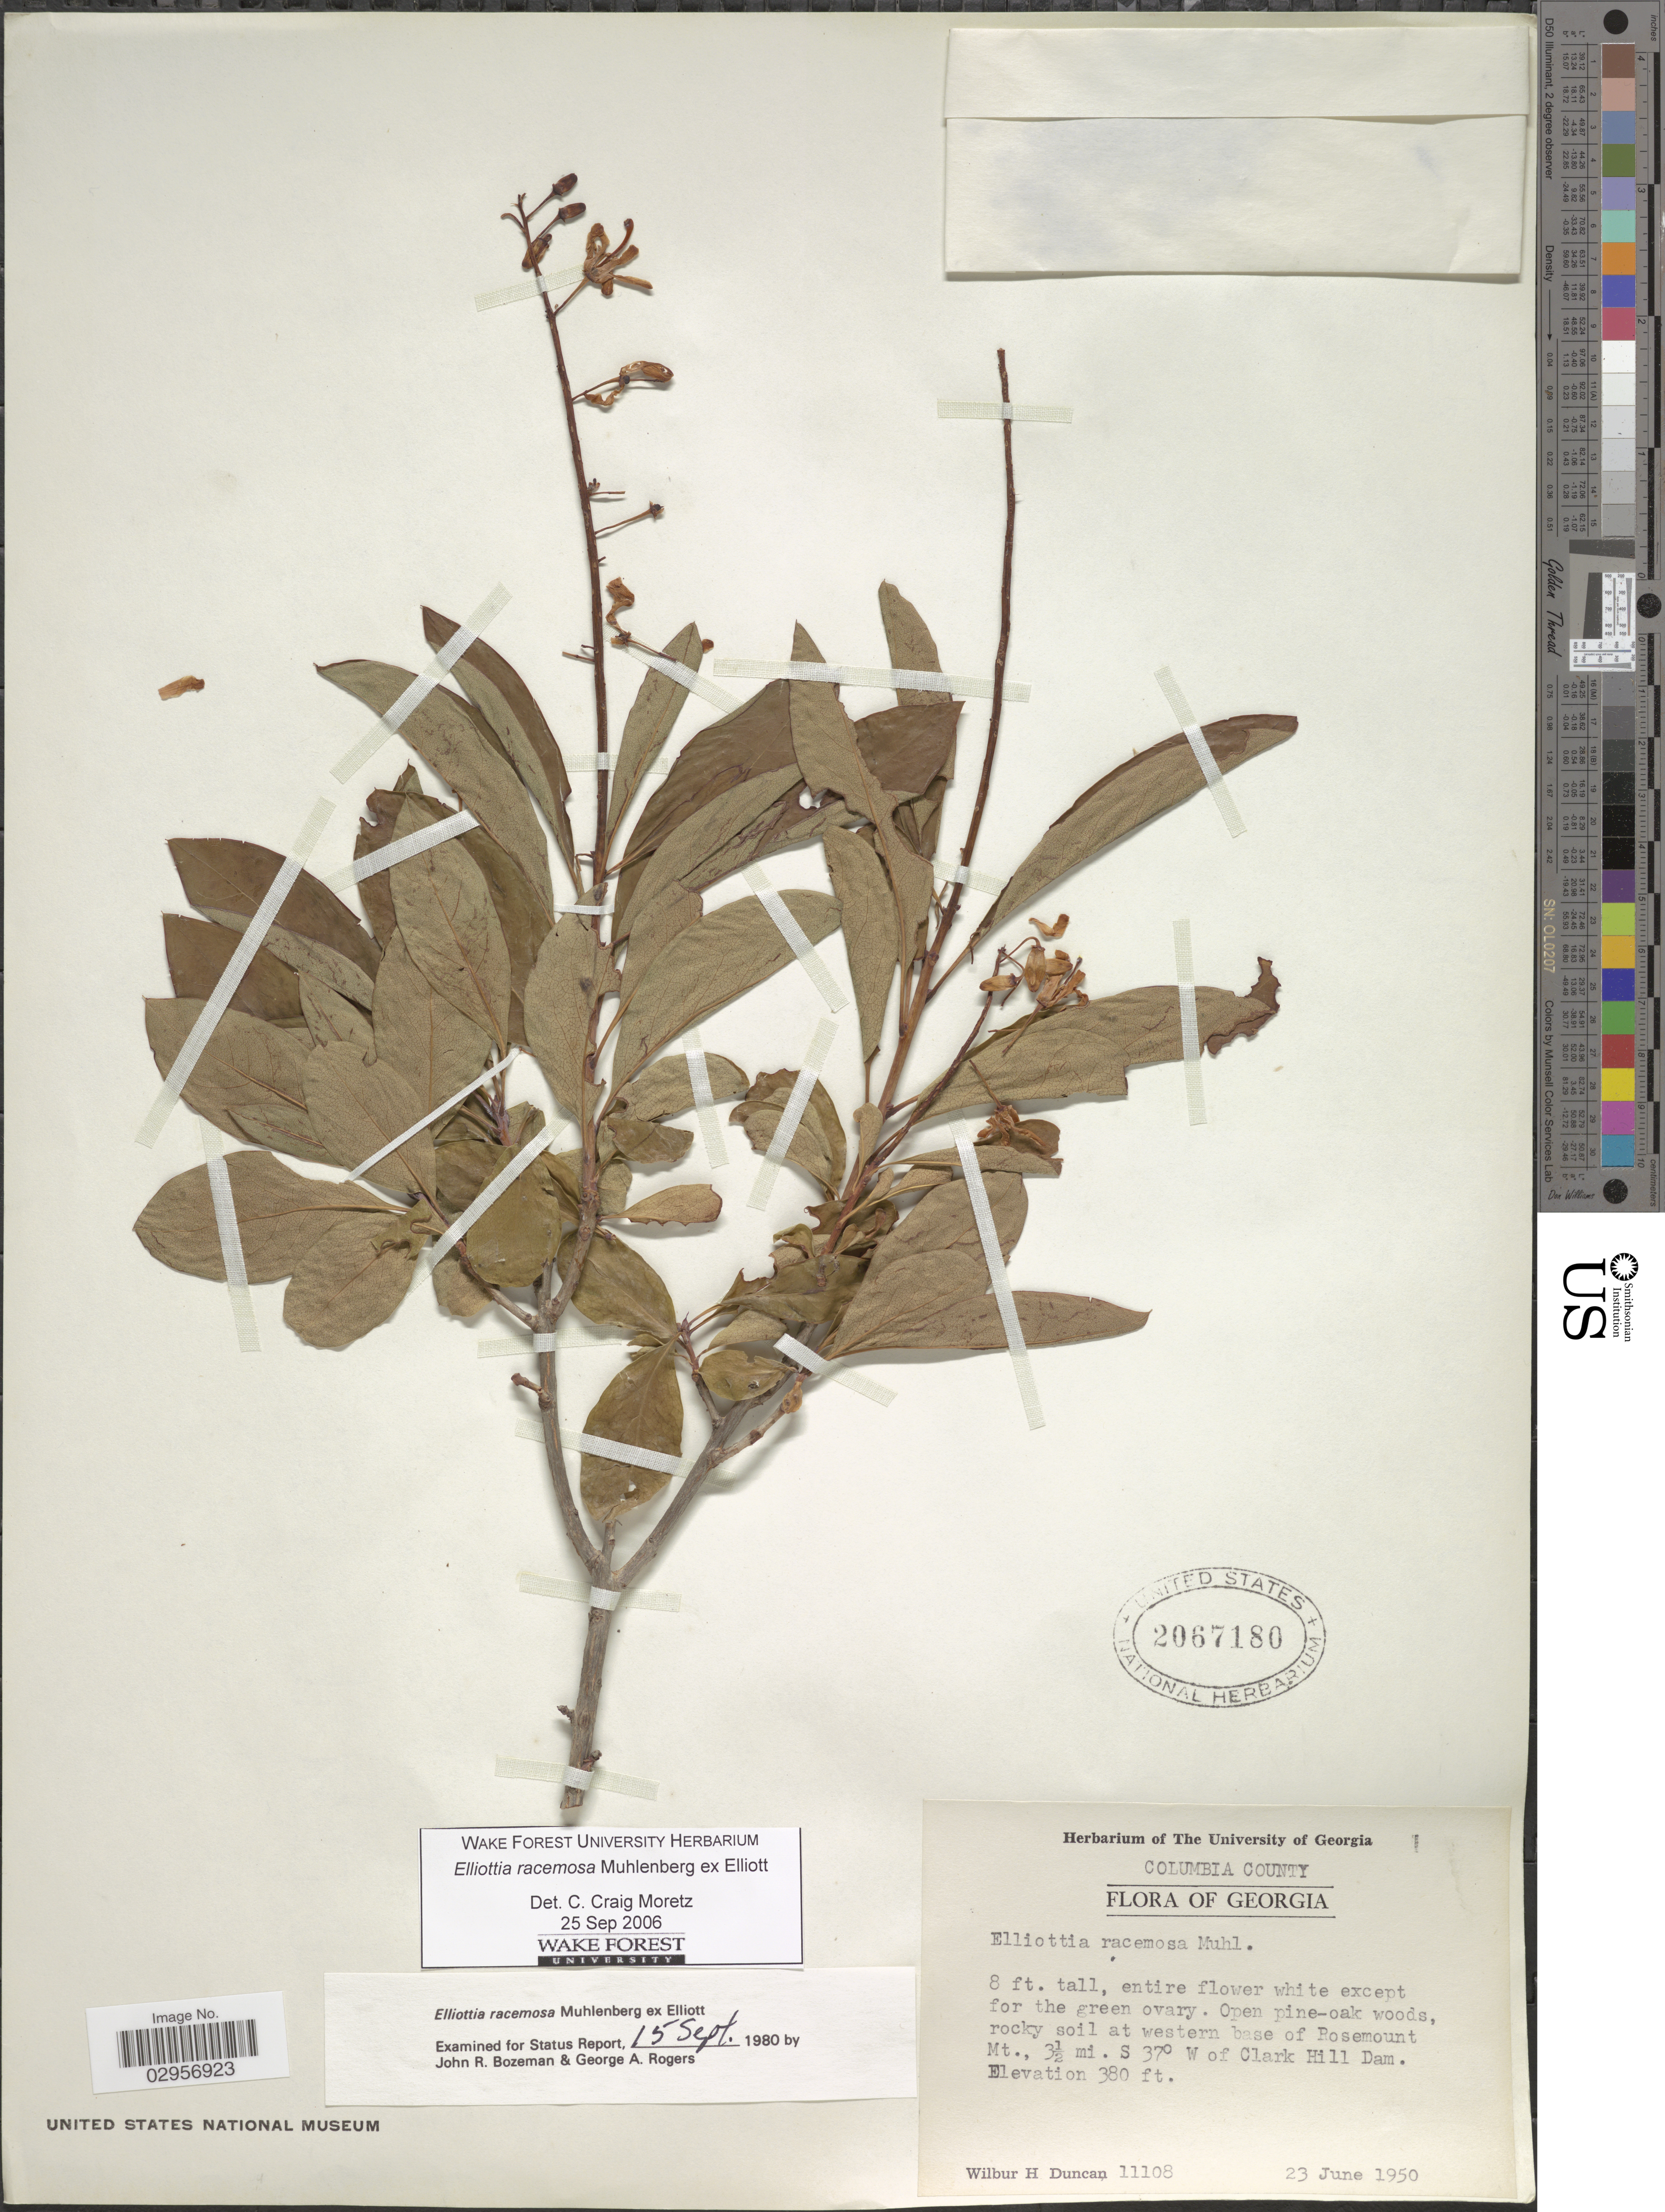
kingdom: Plantae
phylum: Tracheophyta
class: Magnoliopsida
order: Ericales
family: Ericaceae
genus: Elliottia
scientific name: Elliottia racemosa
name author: Muhl. ex Elliott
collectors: W. H. Duncan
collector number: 11108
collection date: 1950-06-23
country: United States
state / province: Georgia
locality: Open pine-oak woods, rocky soil at western base of Rosemount Mt., 3½ mi., W of Clark Hill Dam.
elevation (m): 116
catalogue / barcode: US 2067180